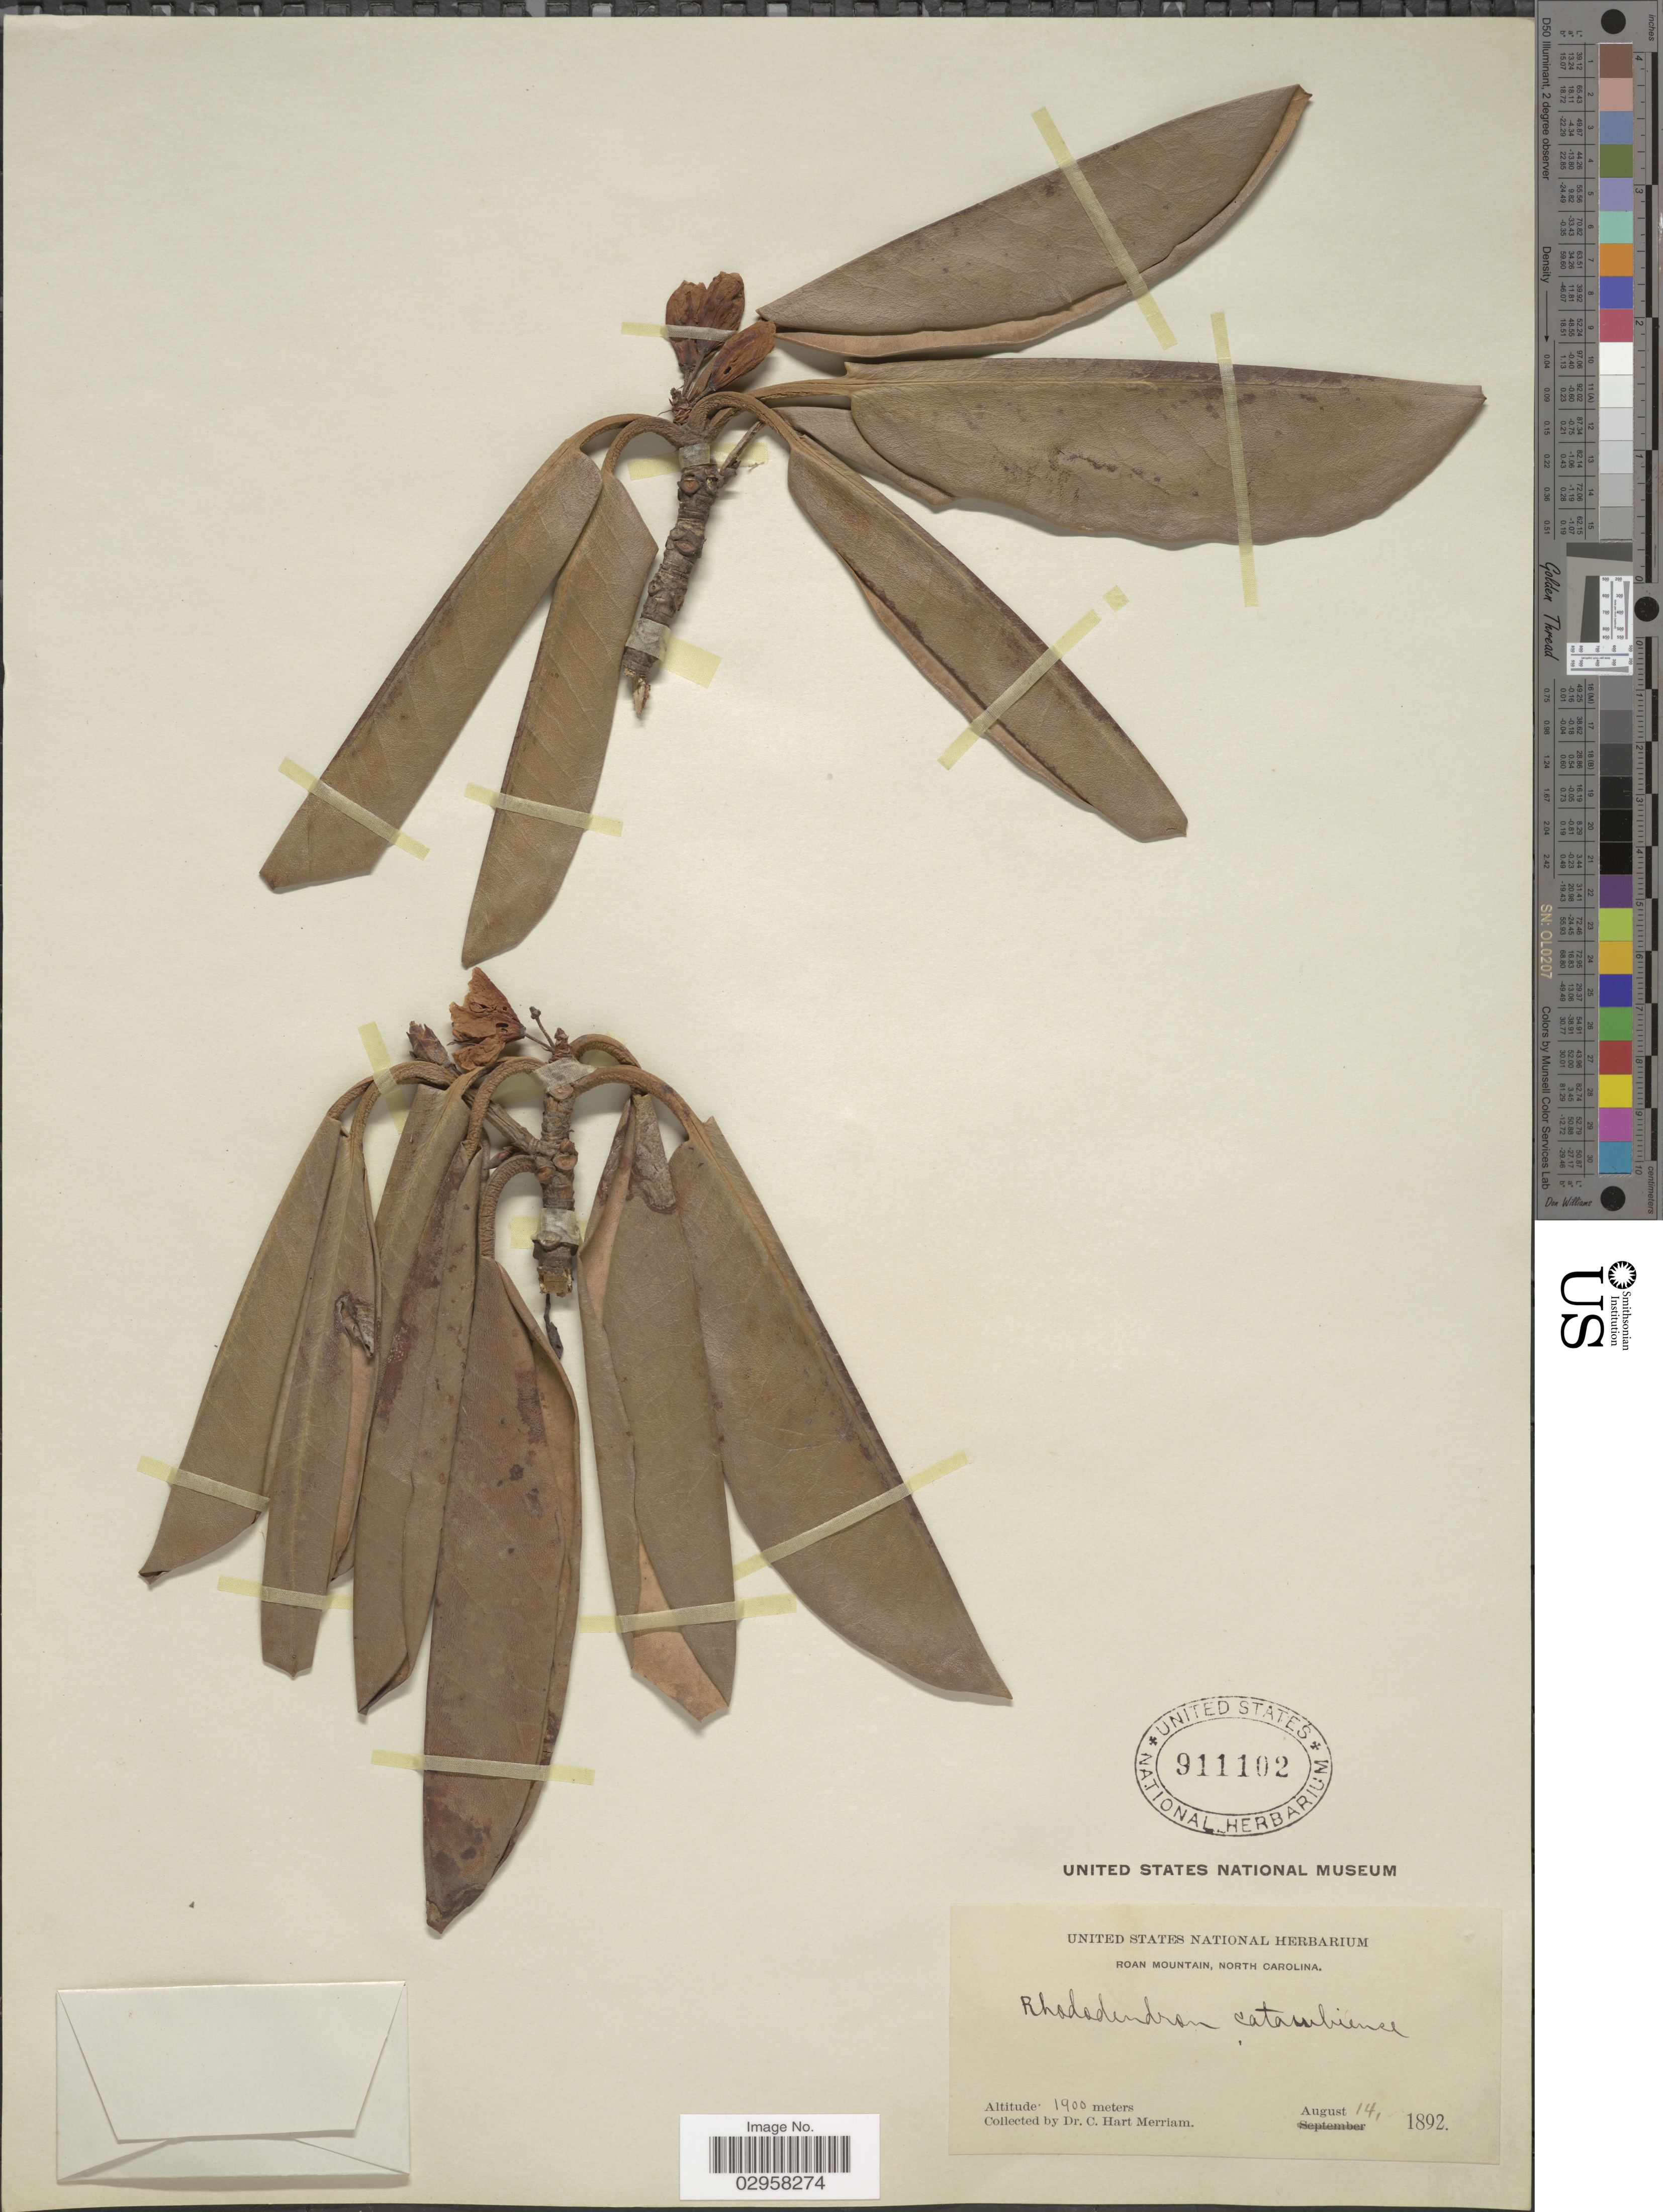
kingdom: Plantae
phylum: Tracheophyta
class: Magnoliopsida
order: Ericales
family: Ericaceae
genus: Rhododendron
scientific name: Rhododendron catawbiense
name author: Michx.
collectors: C. Merriam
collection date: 1892-08-14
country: United States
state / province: North Carolina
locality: Roan Mountain, North Carolina.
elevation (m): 1900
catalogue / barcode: US 911102